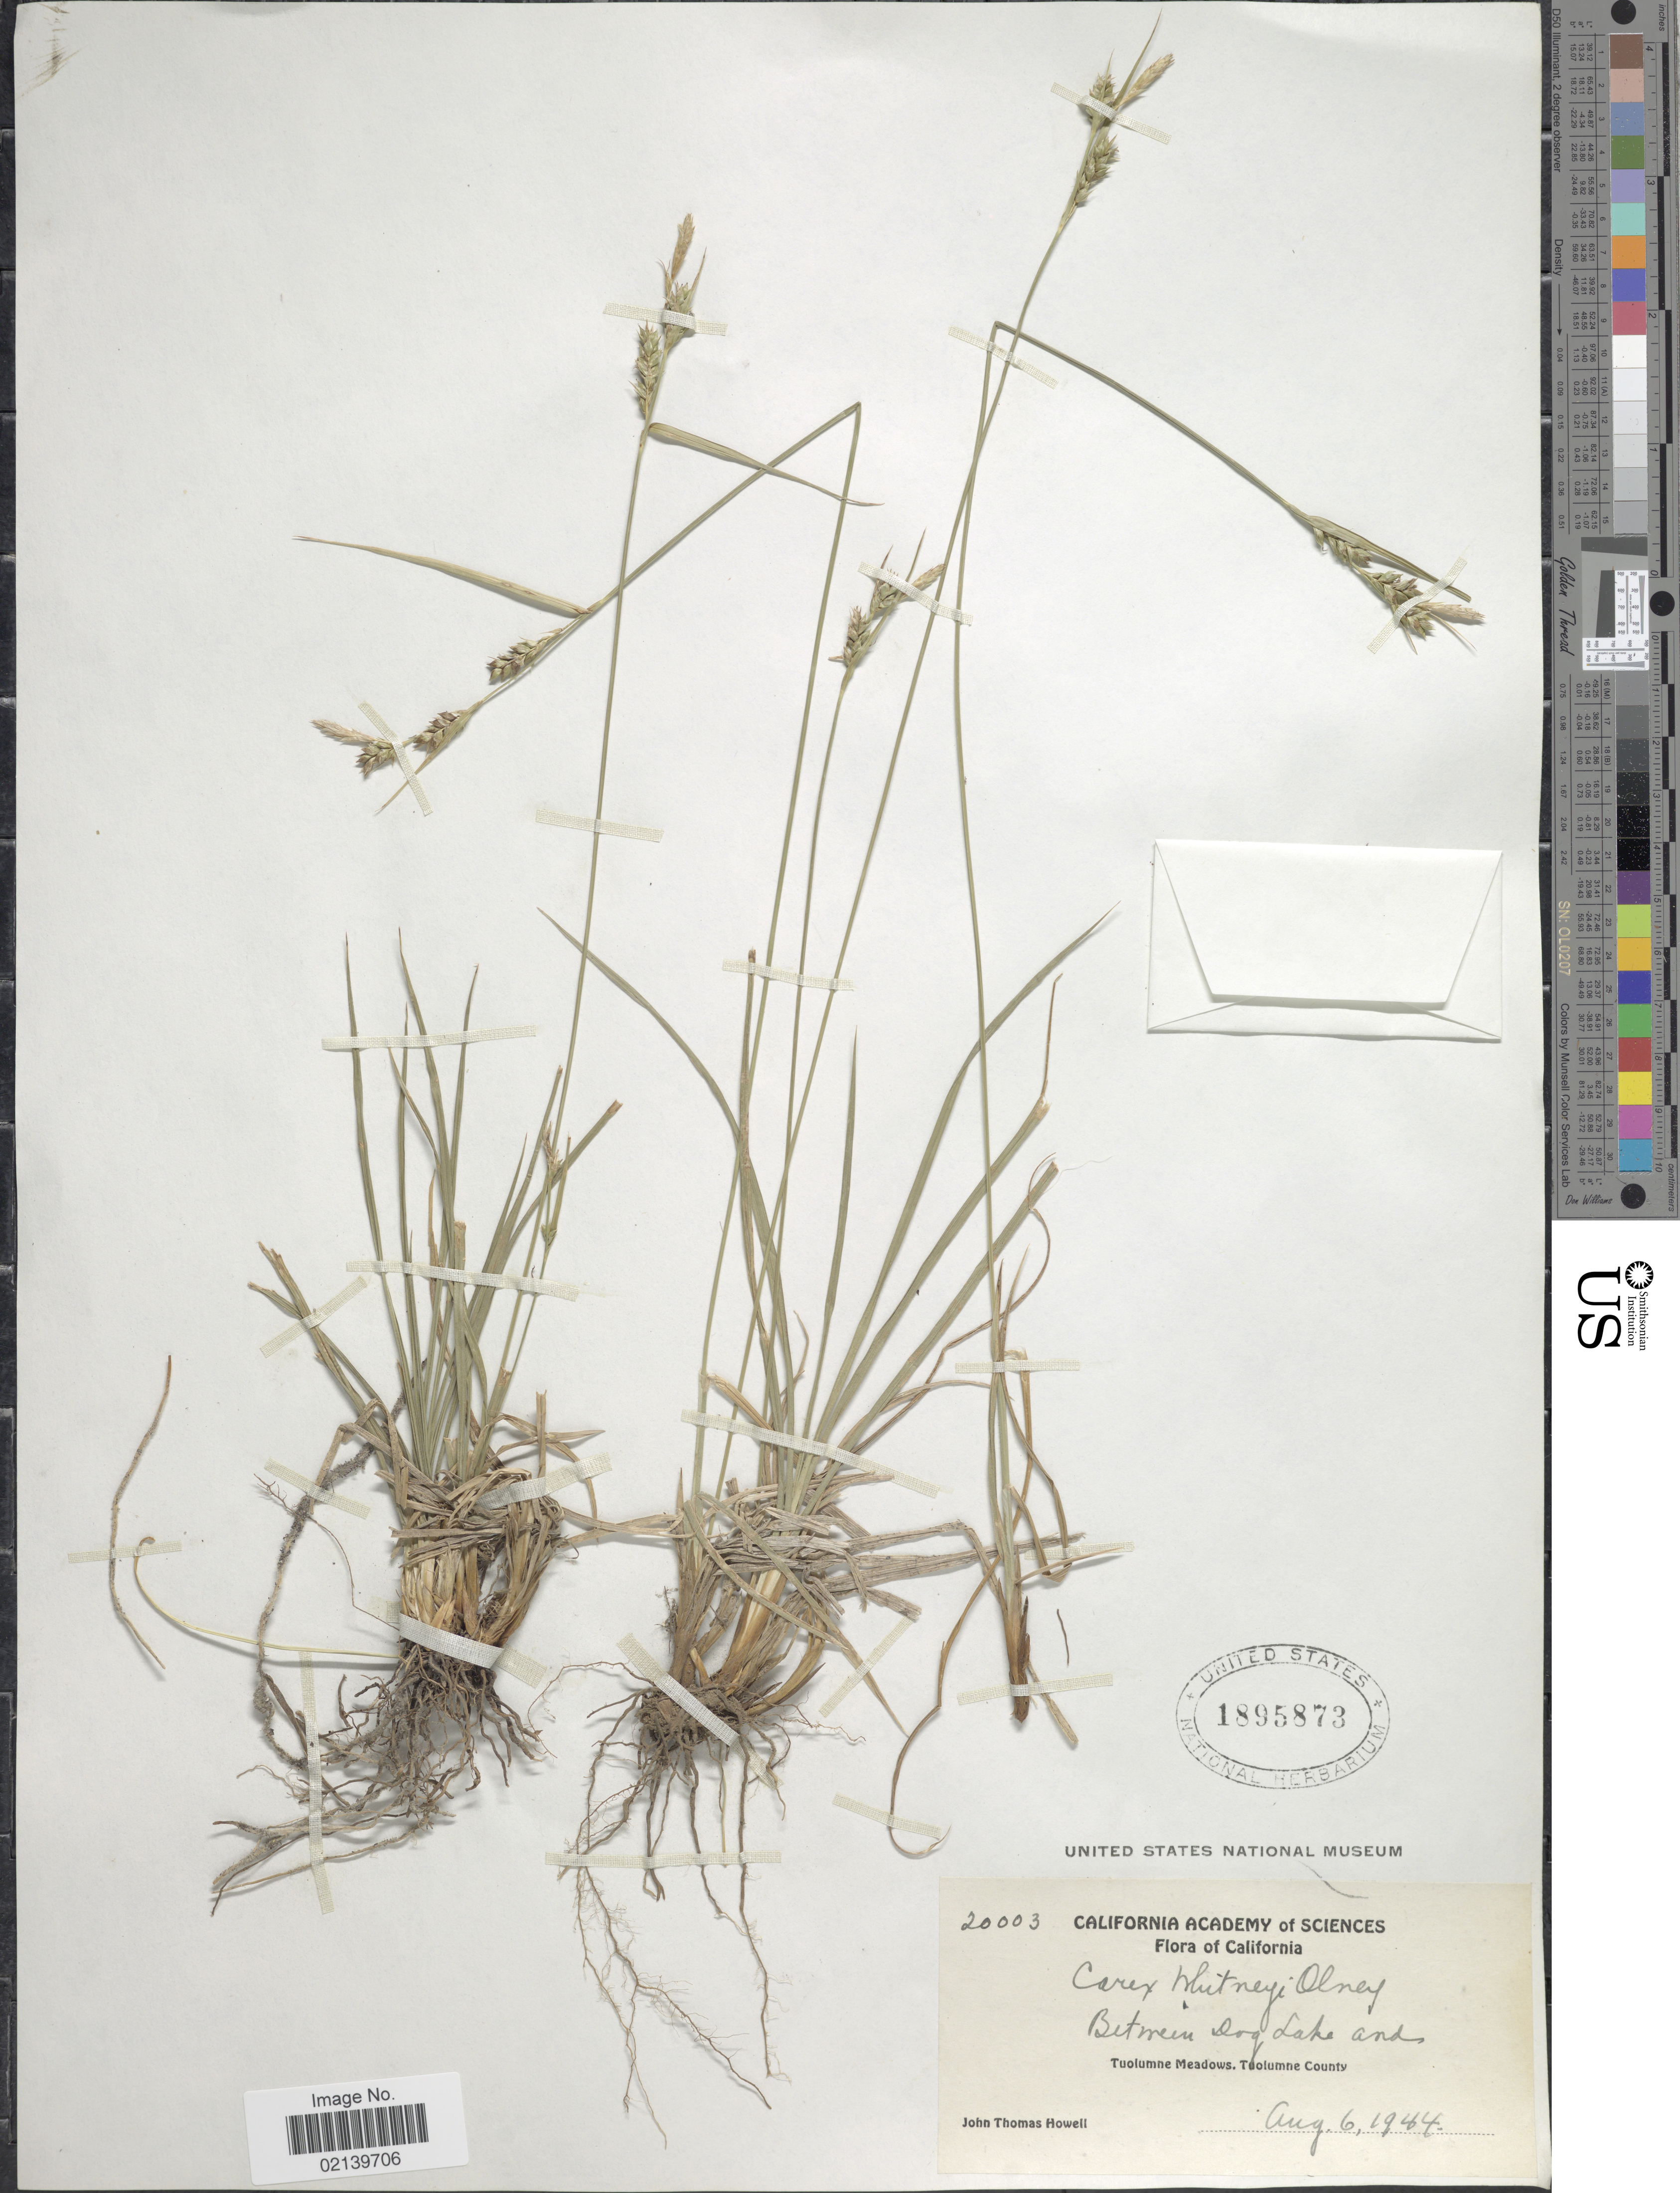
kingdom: Plantae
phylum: Tracheophyta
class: Liliopsida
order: Poales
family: Cyperaceae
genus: Carex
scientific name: Carex whitneyi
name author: Olney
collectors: J. T. Howell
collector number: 20003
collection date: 1944-08-06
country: United States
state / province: California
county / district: Tuolumne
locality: Between Dog Lake and Tuolumne Meadows, Tuolumne County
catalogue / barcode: US 1895873